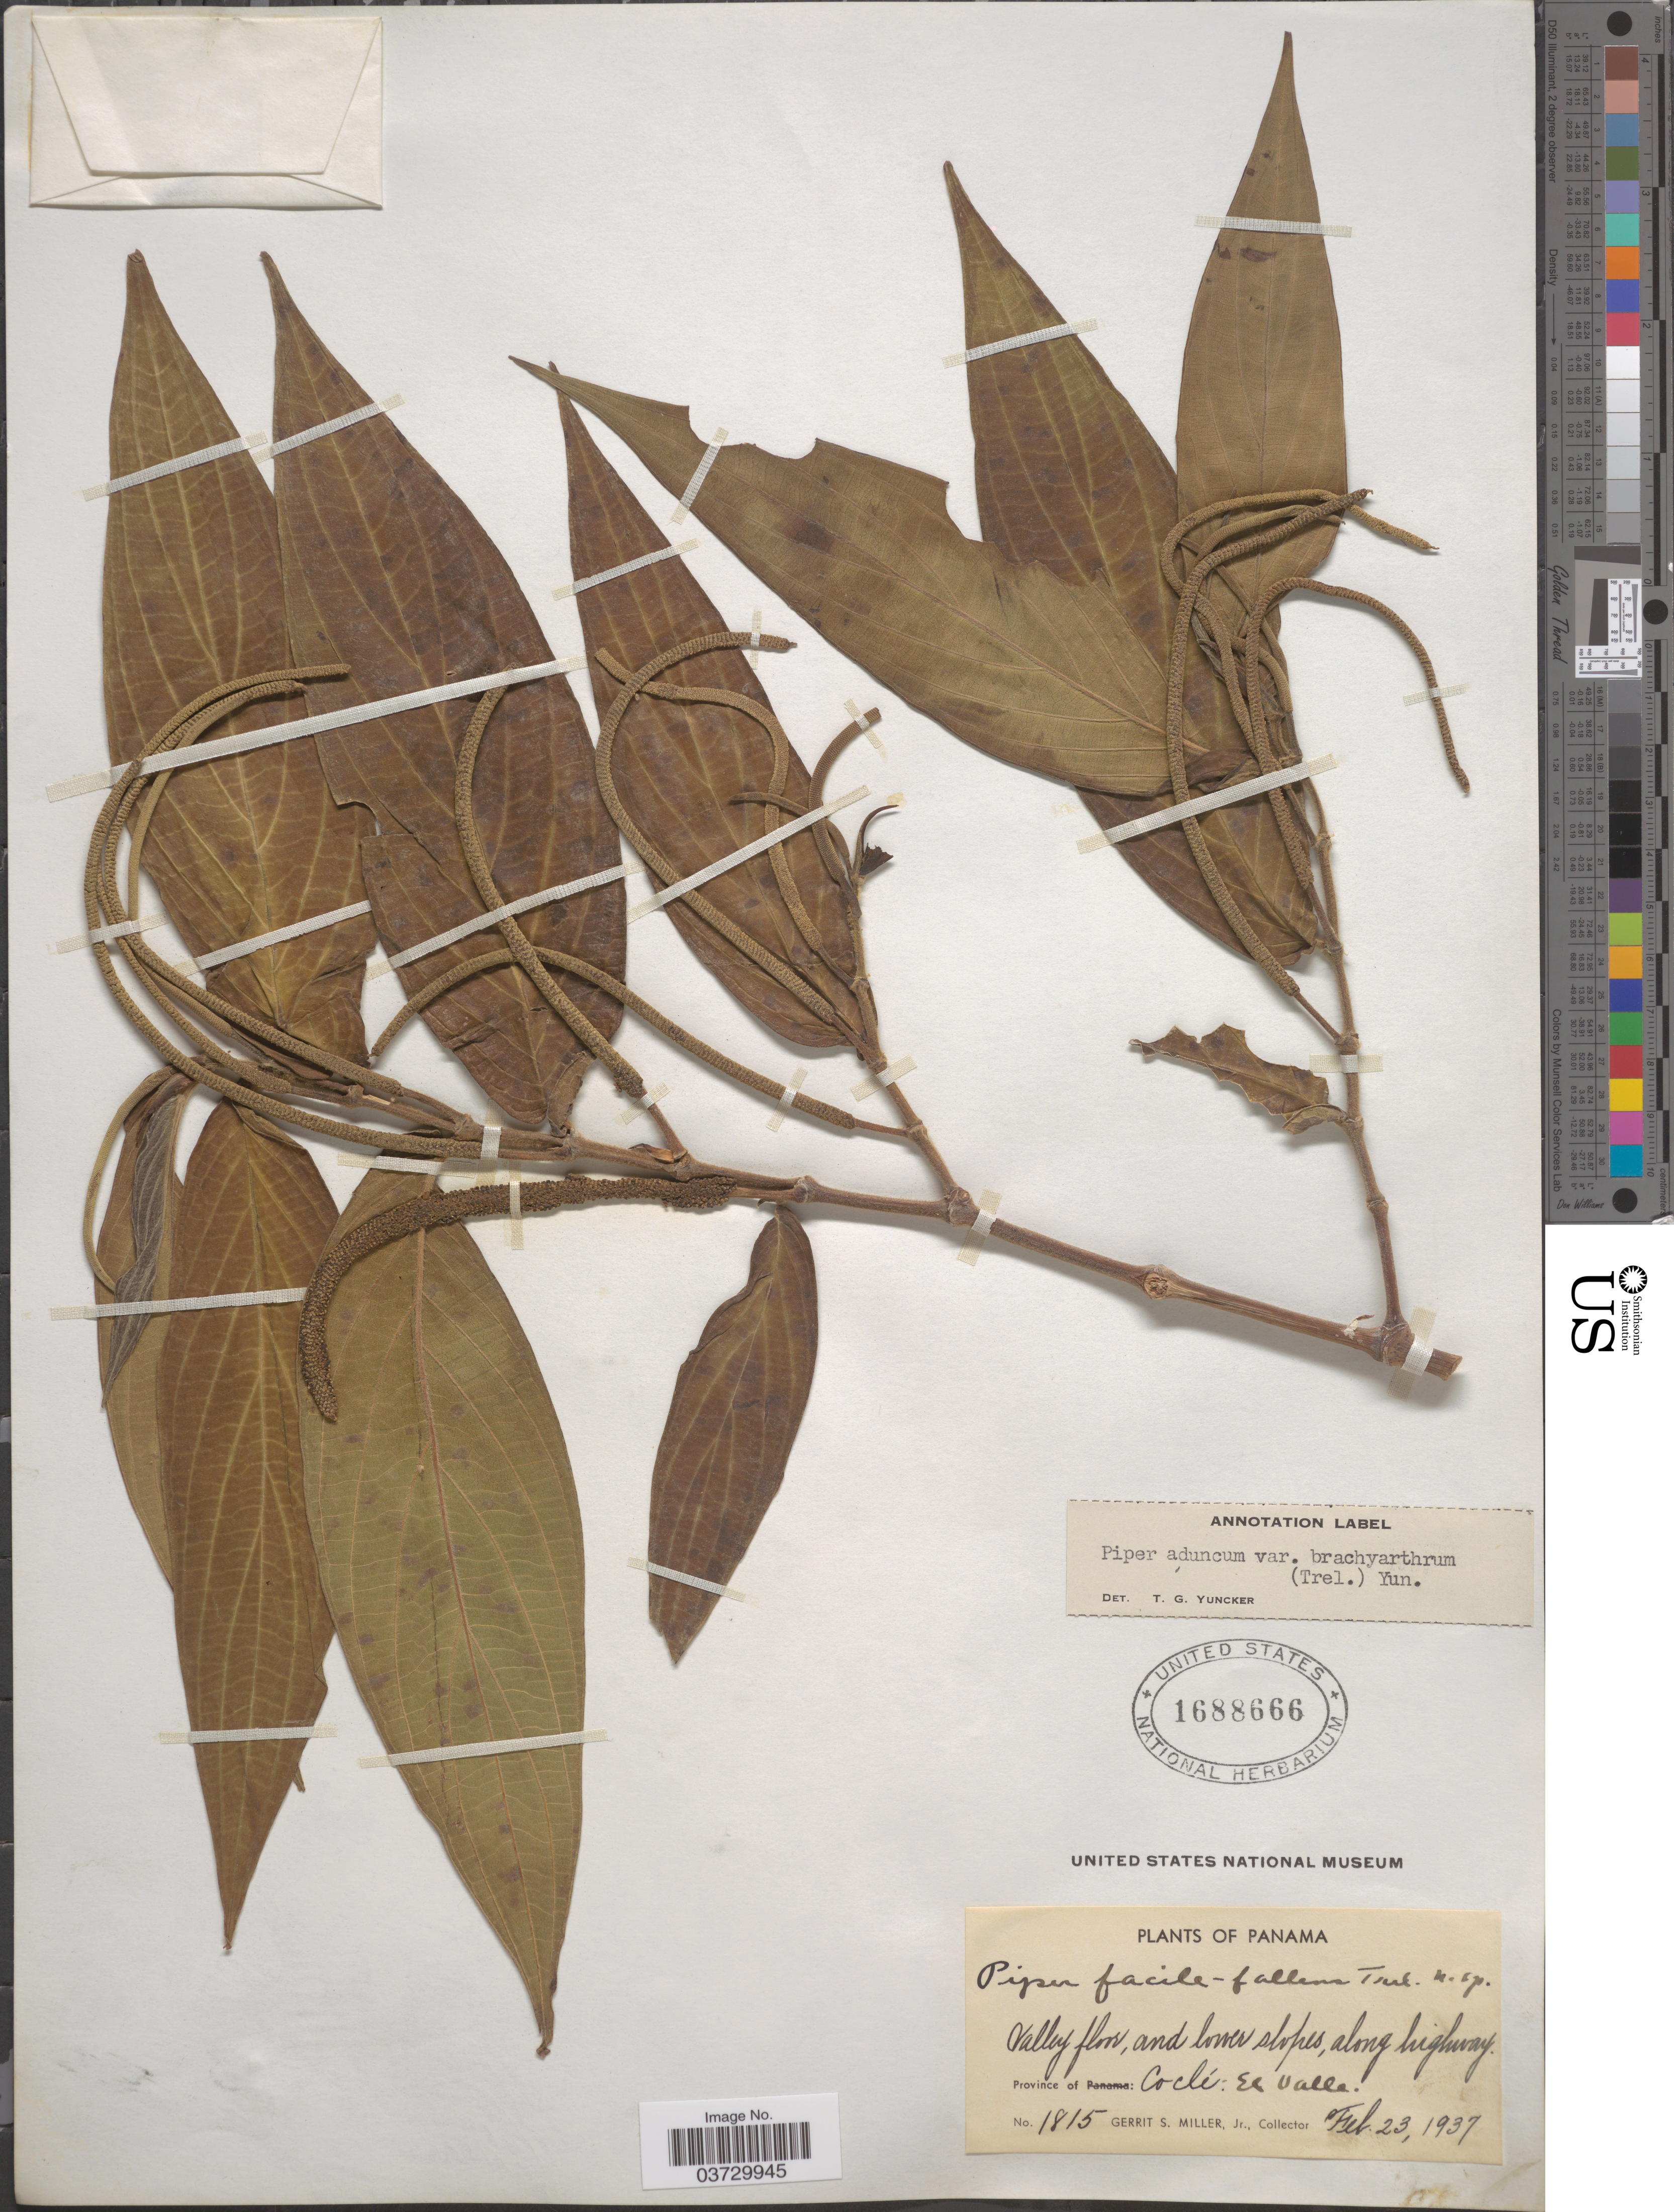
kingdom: Plantae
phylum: Tracheophyta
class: Magnoliopsida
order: Piperales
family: Piperaceae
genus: Piper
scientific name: Piper aduncum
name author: L.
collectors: G. S. Miller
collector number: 1815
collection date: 1937-02-23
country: Panama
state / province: Cocle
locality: Valley floor, and lower slopes, along highway. El Valle.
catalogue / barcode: US 1688666